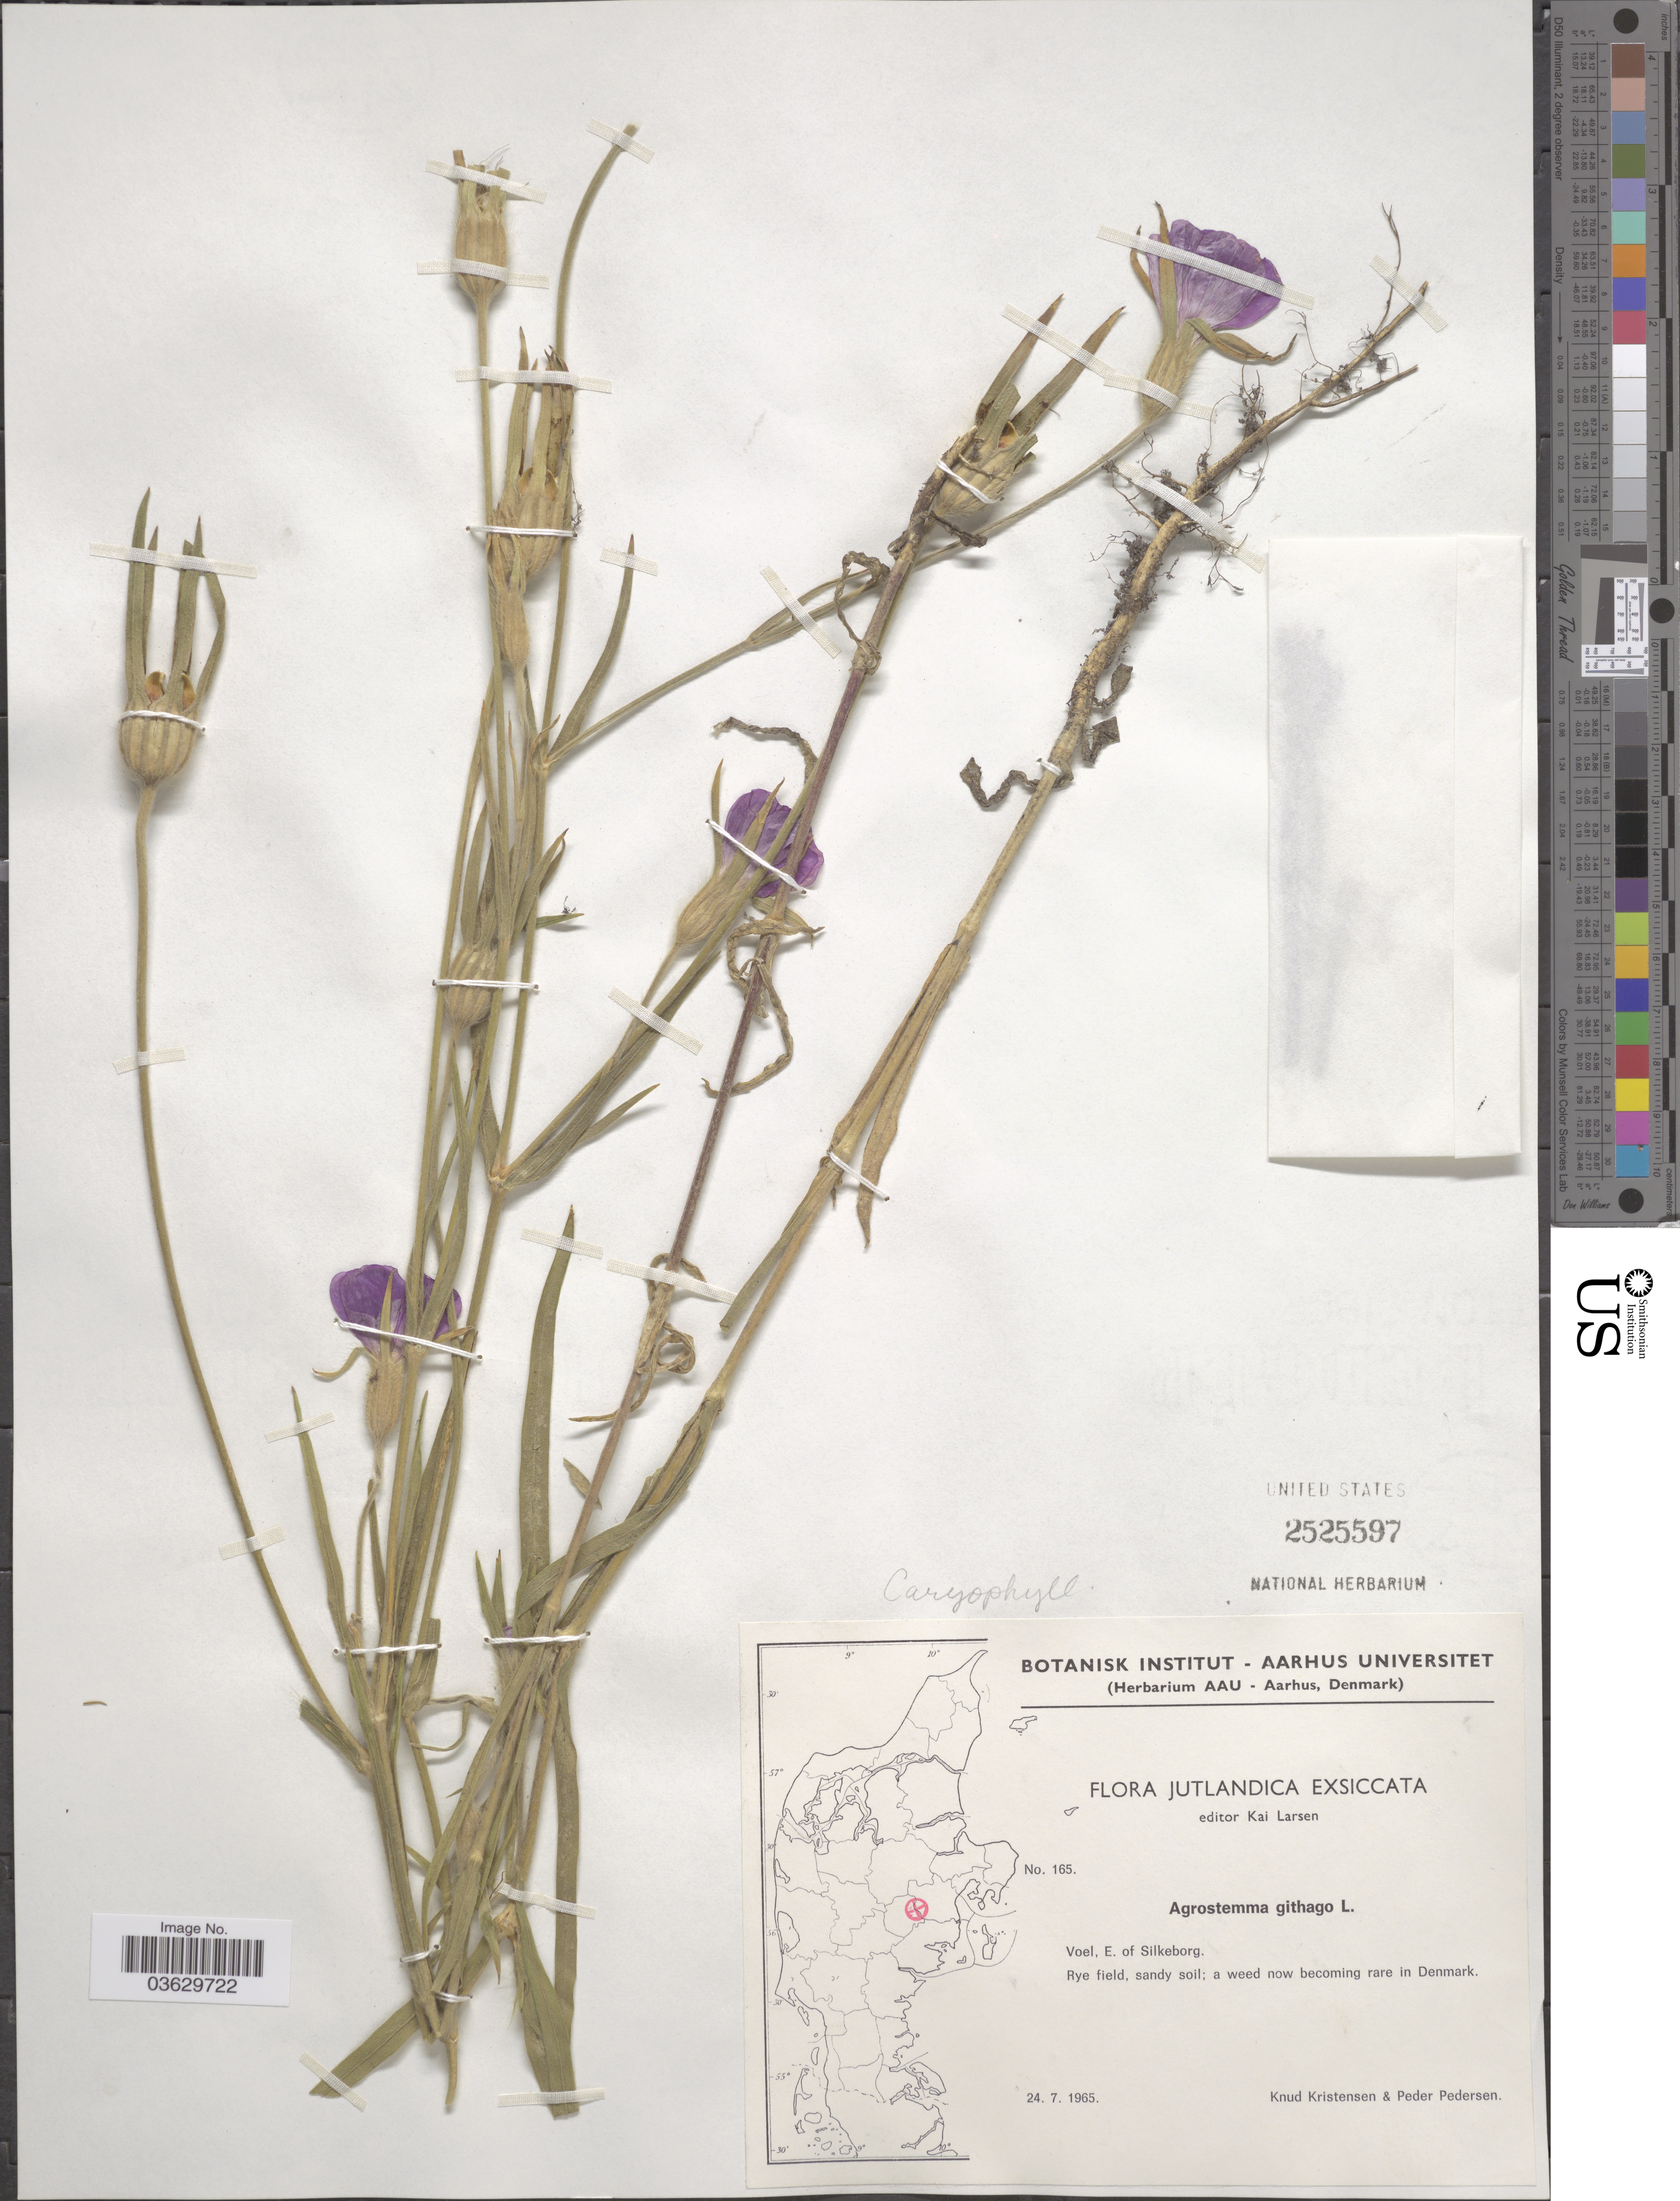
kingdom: Plantae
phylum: Tracheophyta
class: Magnoliopsida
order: Caryophyllales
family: Caryophyllaceae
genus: Agrostemma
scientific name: Agrostemma githago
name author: L.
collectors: K. Kristensen & P. Pedersen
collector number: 165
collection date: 1965-07-24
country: Denmark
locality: Jutlandica. Voel, E. of Silkeborg. Rye field, sandy soil.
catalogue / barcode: US 2525597